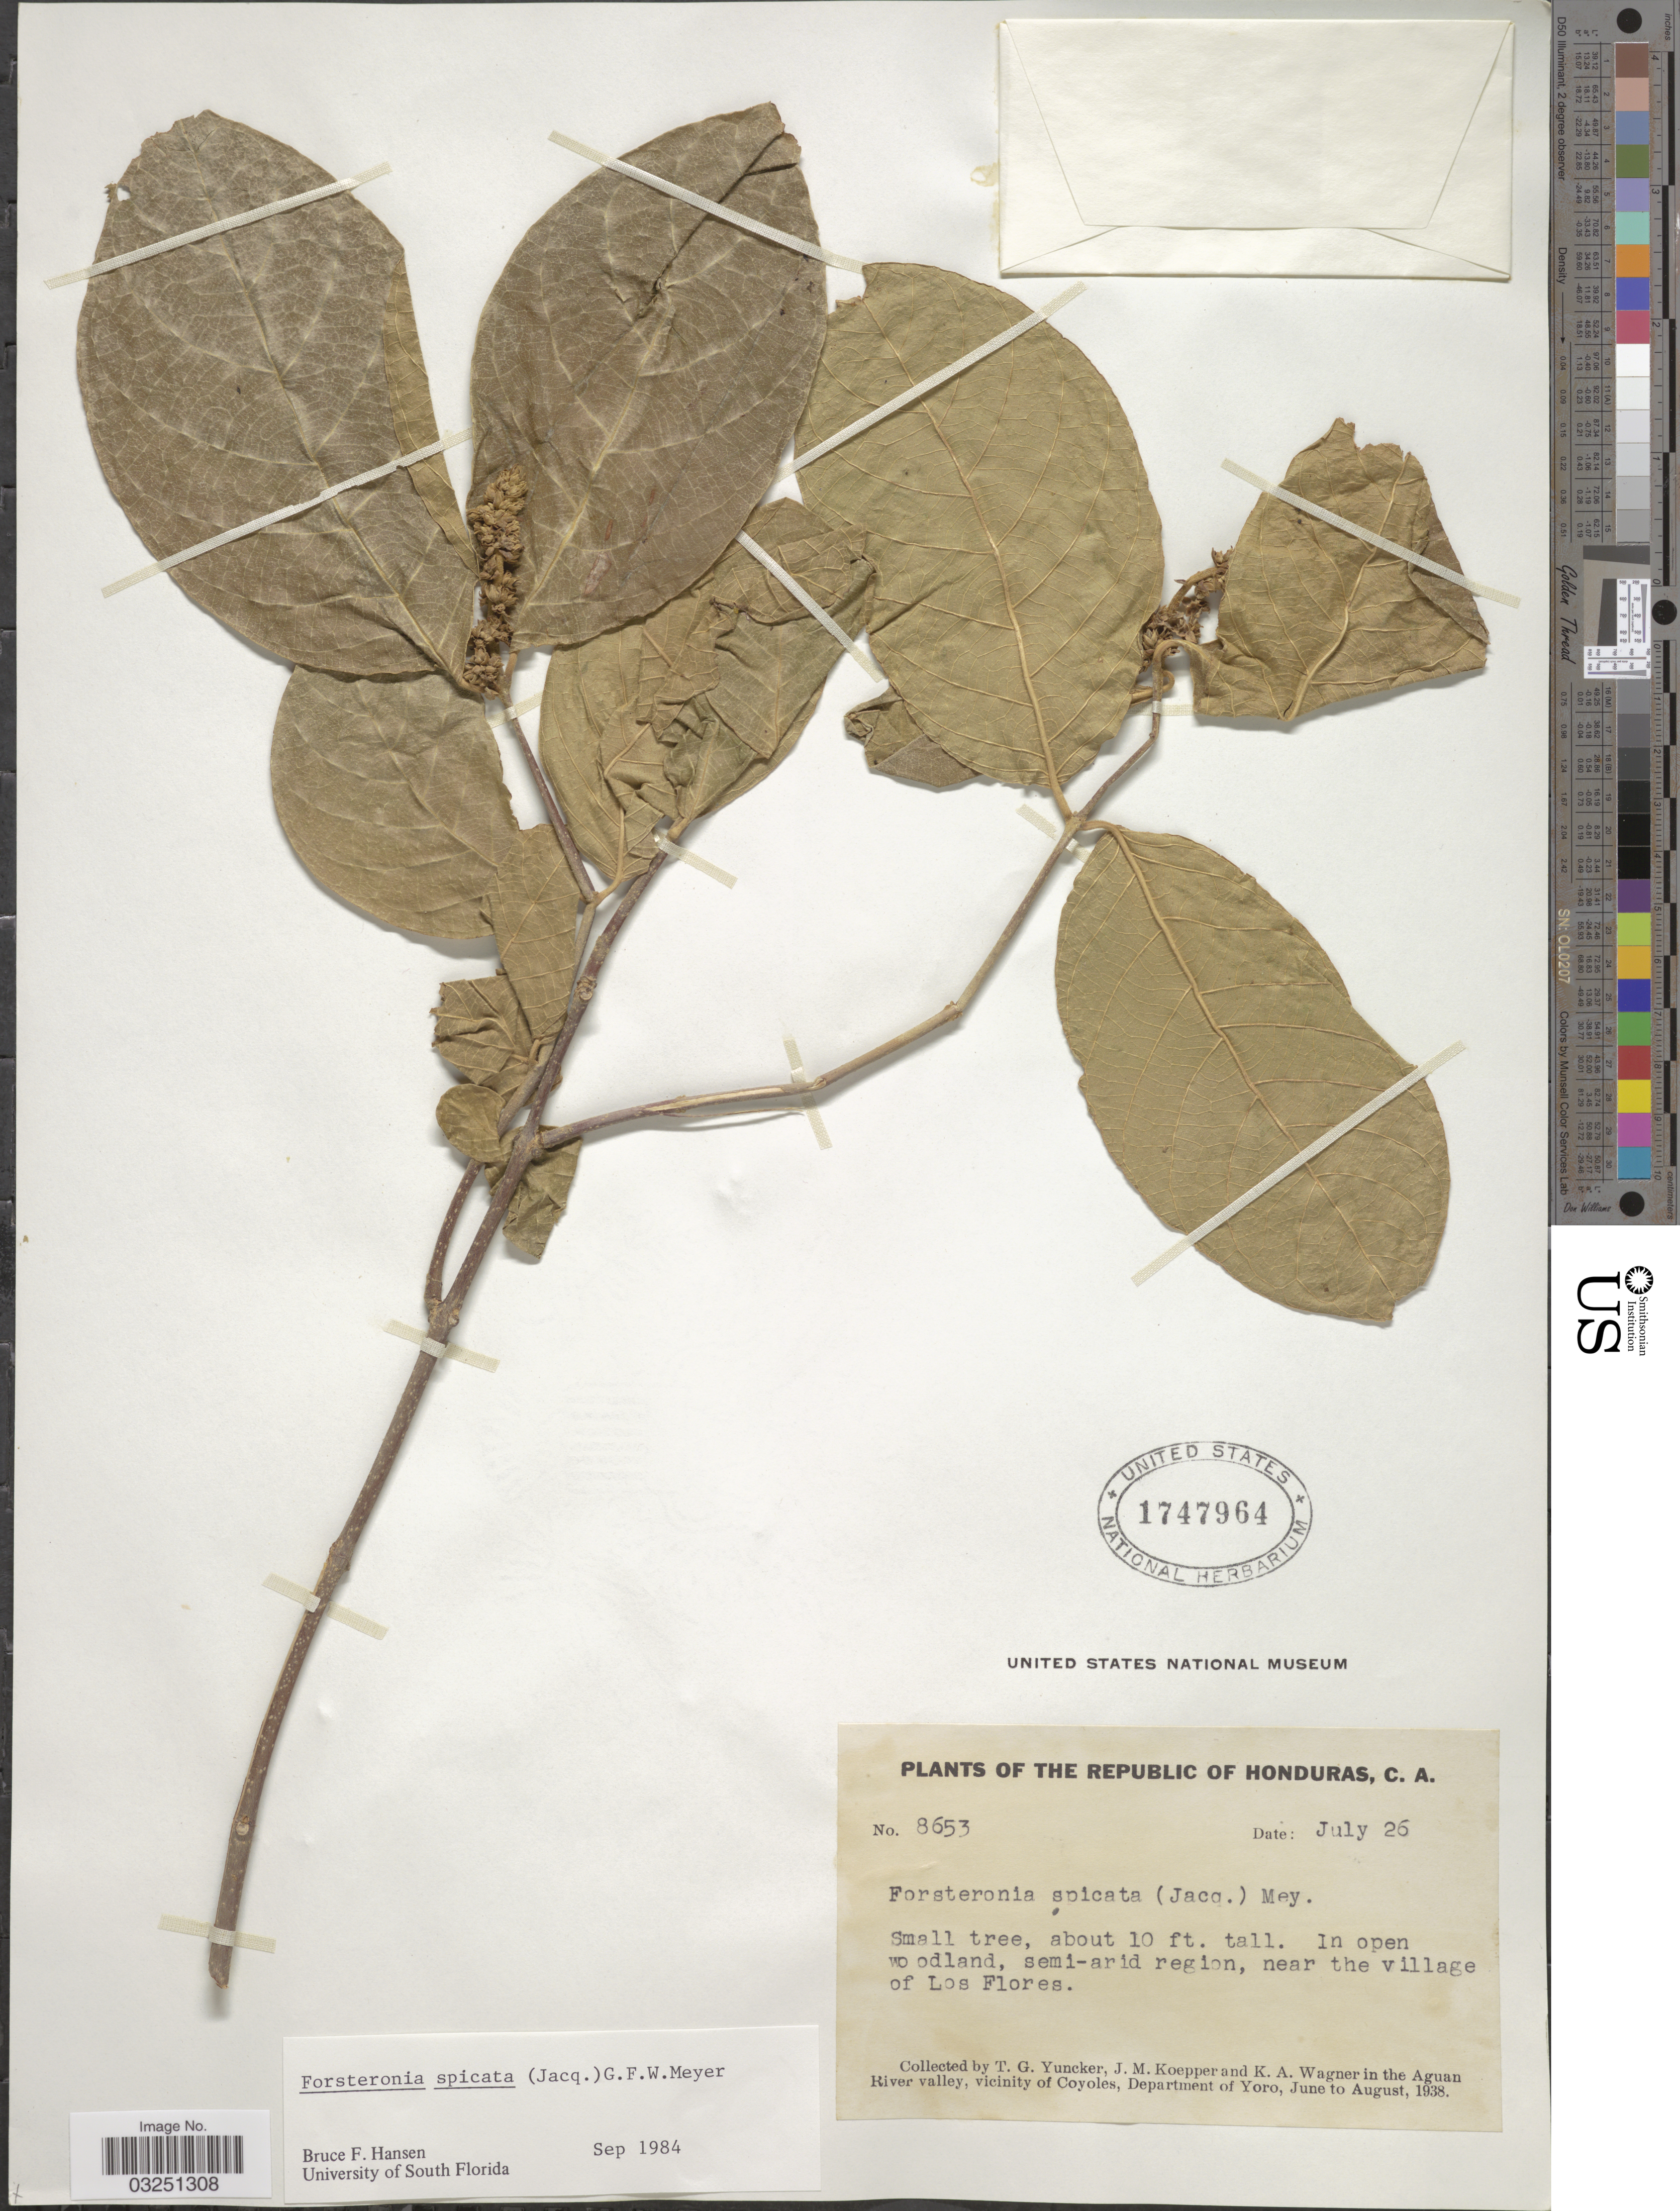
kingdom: Plantae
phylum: Tracheophyta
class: Magnoliopsida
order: Gentianales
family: Apocynaceae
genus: Forsteronia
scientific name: Forsteronia spicata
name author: (Jacq.) G. Mey.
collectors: T. G. Yuncker, J. M. Koepper & K. A. Wagner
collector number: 8653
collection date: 1938-07-26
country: Honduras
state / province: Yoro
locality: In open woodland, semi-arid region, near the village of Los Flores. In the Aguan River valley, vicinity of Coyoles, Department of Yoro.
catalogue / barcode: US 1747964